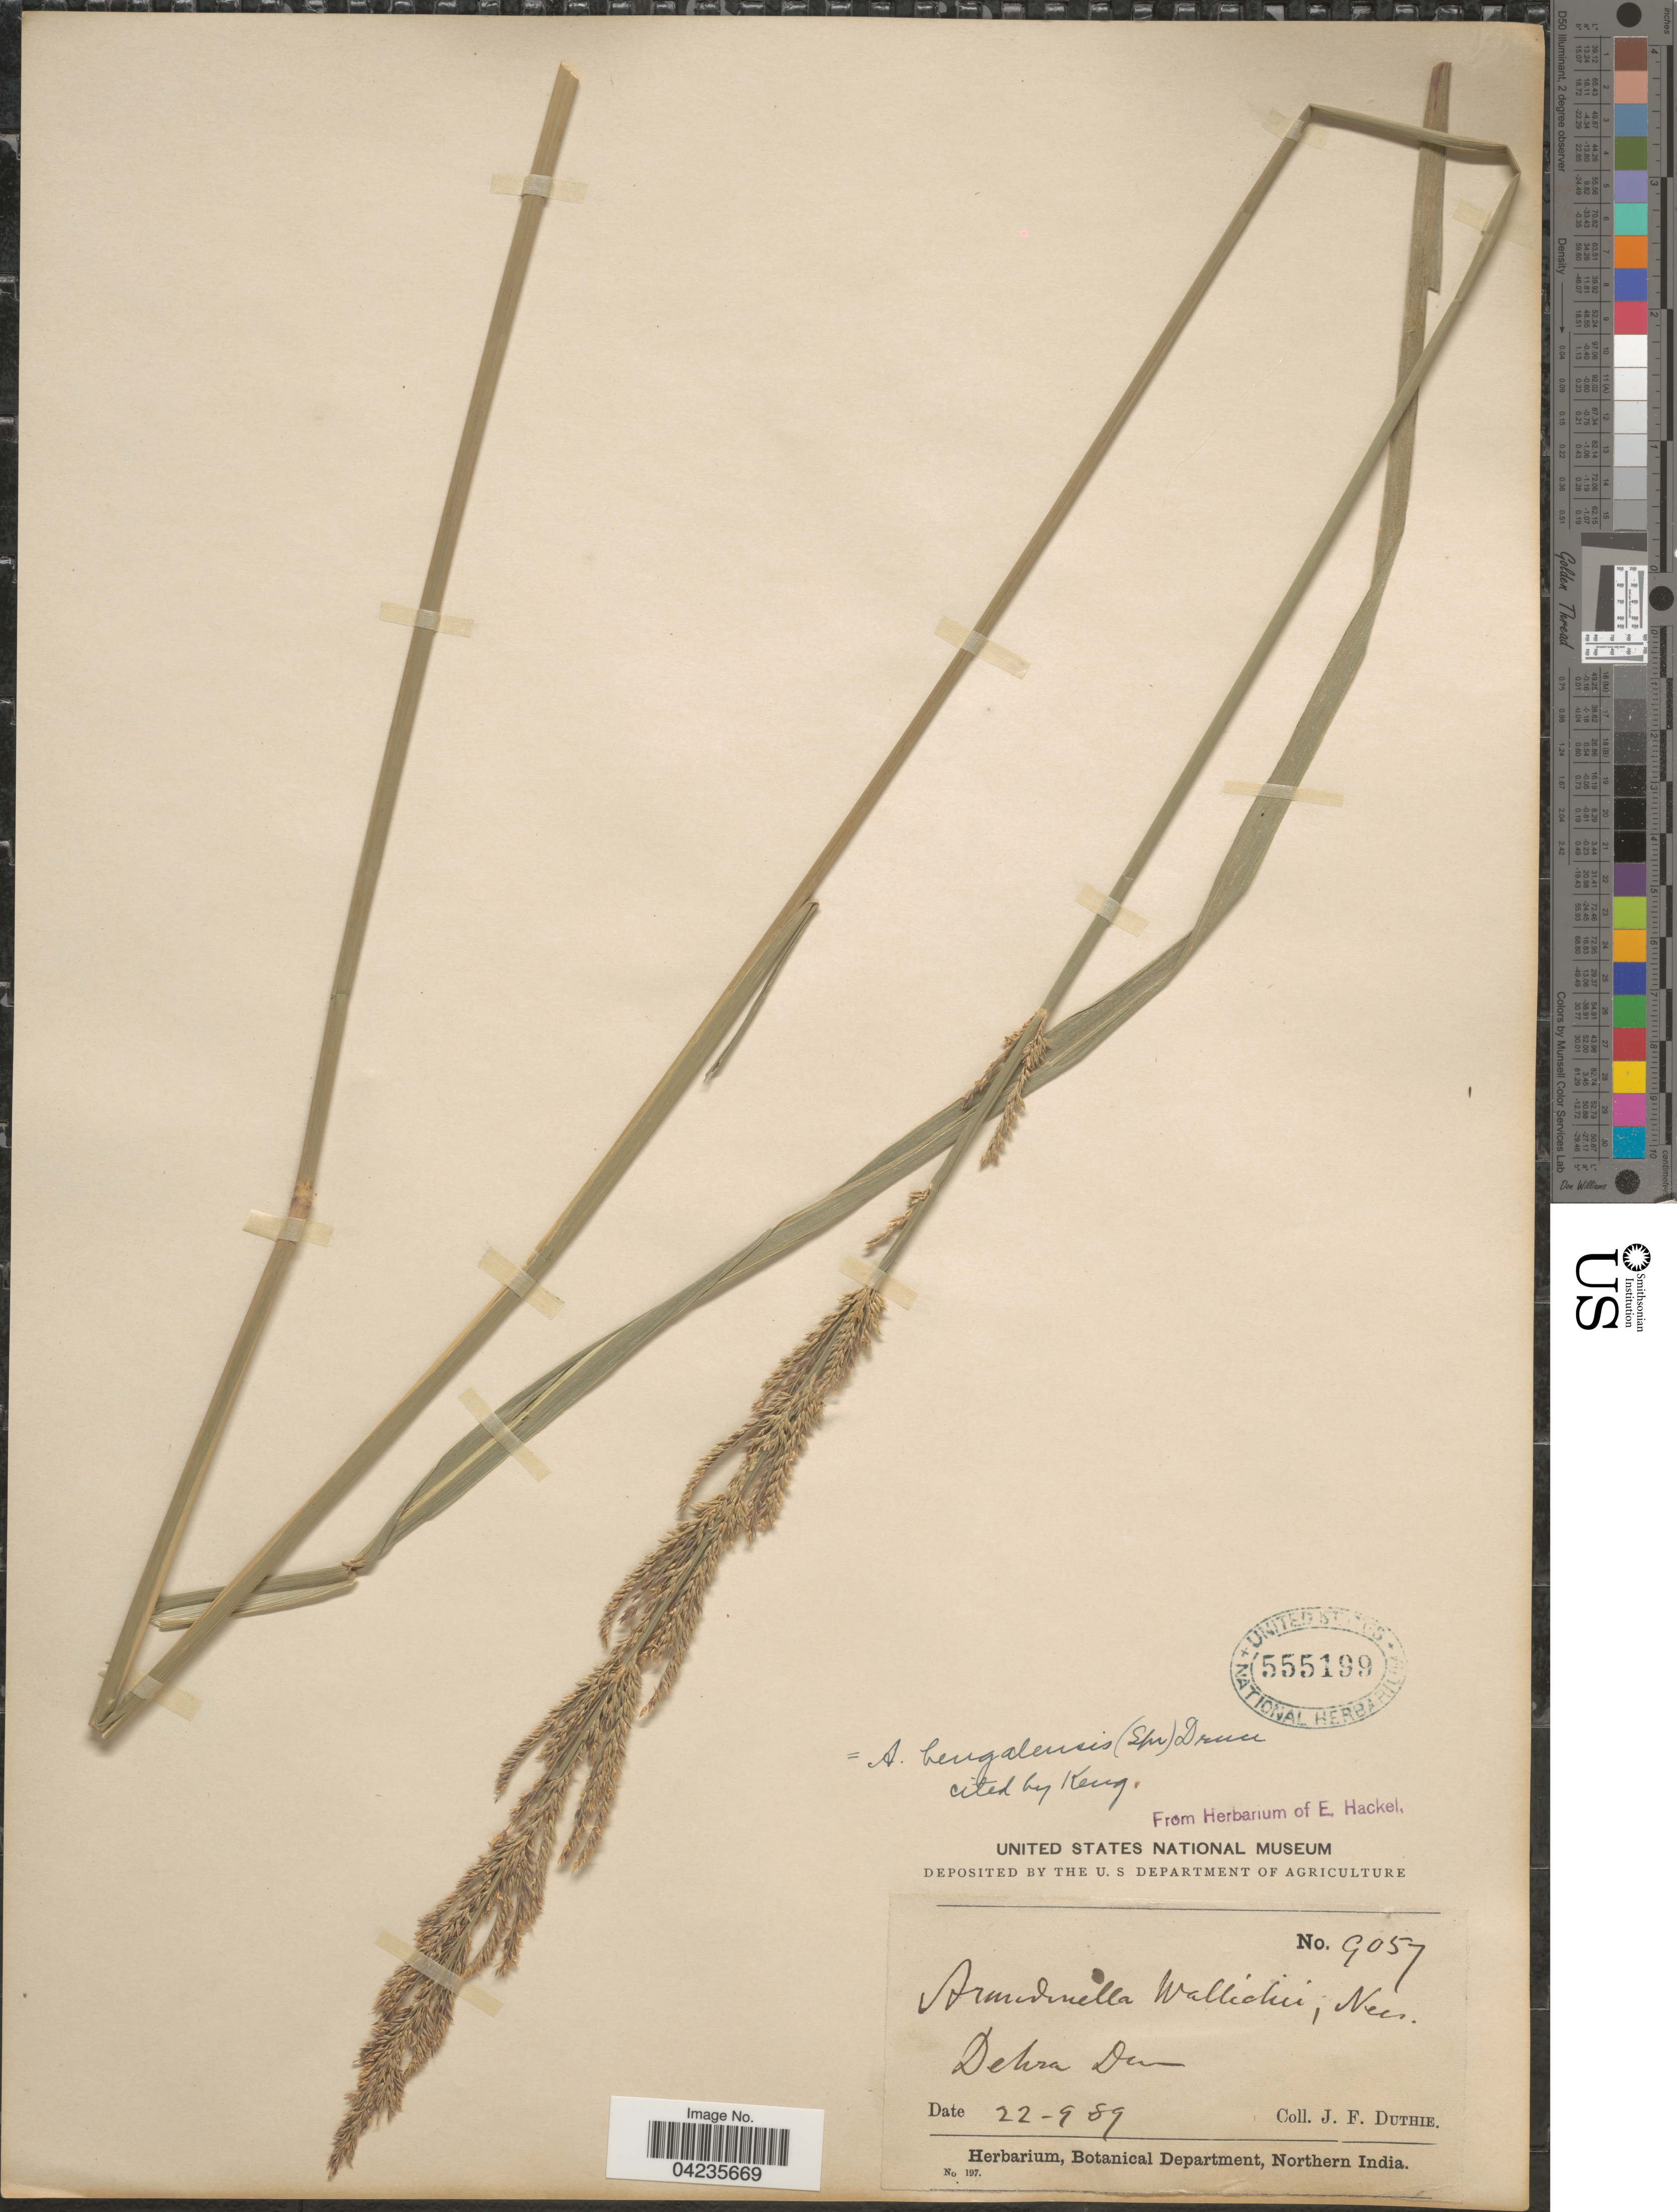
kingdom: Plantae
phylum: Tracheophyta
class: Liliopsida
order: Poales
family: Poaceae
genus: Arundinella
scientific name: Arundinella bengalensis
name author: (Spreng.) Druce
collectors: J. F. Duthie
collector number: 9057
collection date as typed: Transcribed d/m/y: 22/9/89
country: India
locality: Dehra Dun.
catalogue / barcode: US 555199